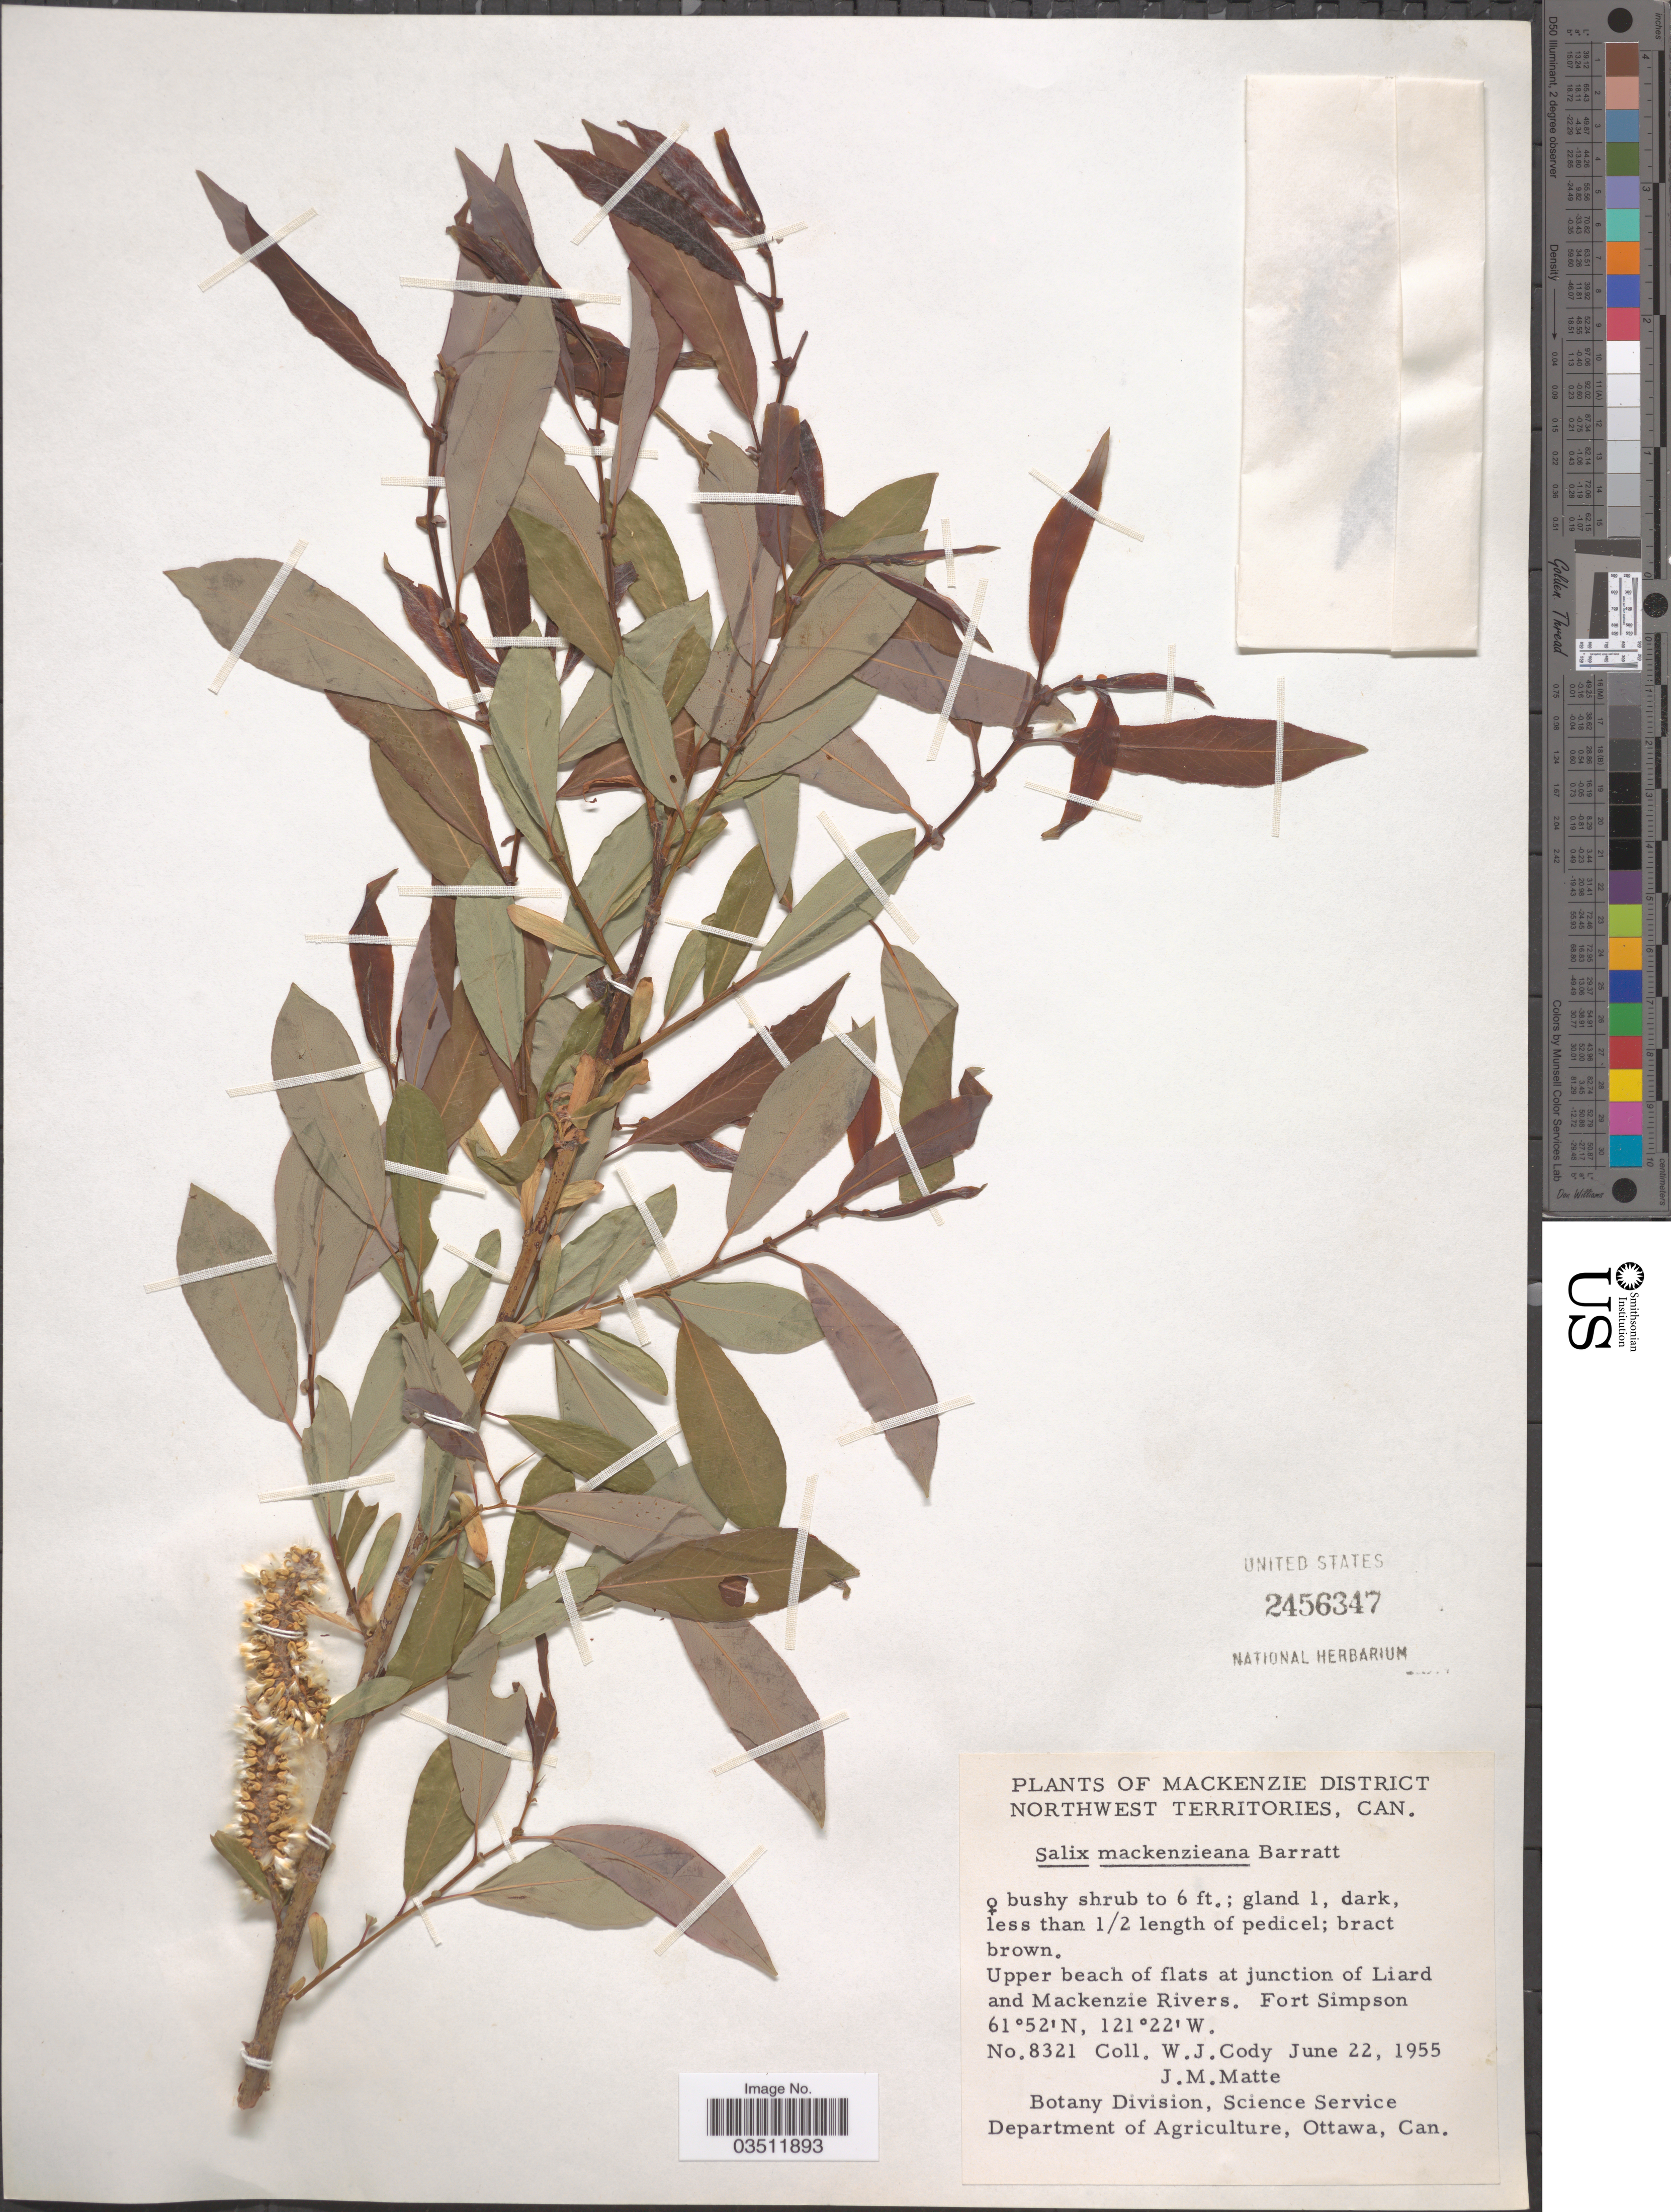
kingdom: Plantae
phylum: Tracheophyta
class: Magnoliopsida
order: Malpighiales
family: Salicaceae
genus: Salix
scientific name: Salix mackenziana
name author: (Hook.) Barratt ex Hook.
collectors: W. Cody & J. Matte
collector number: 8321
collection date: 1955-06-22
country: Canada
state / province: Northwest Territories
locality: Mackenzie District. Upper beach of flats at junction of Liard and Mackenzie Rivers. Fort Simpson.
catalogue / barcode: US 2456347